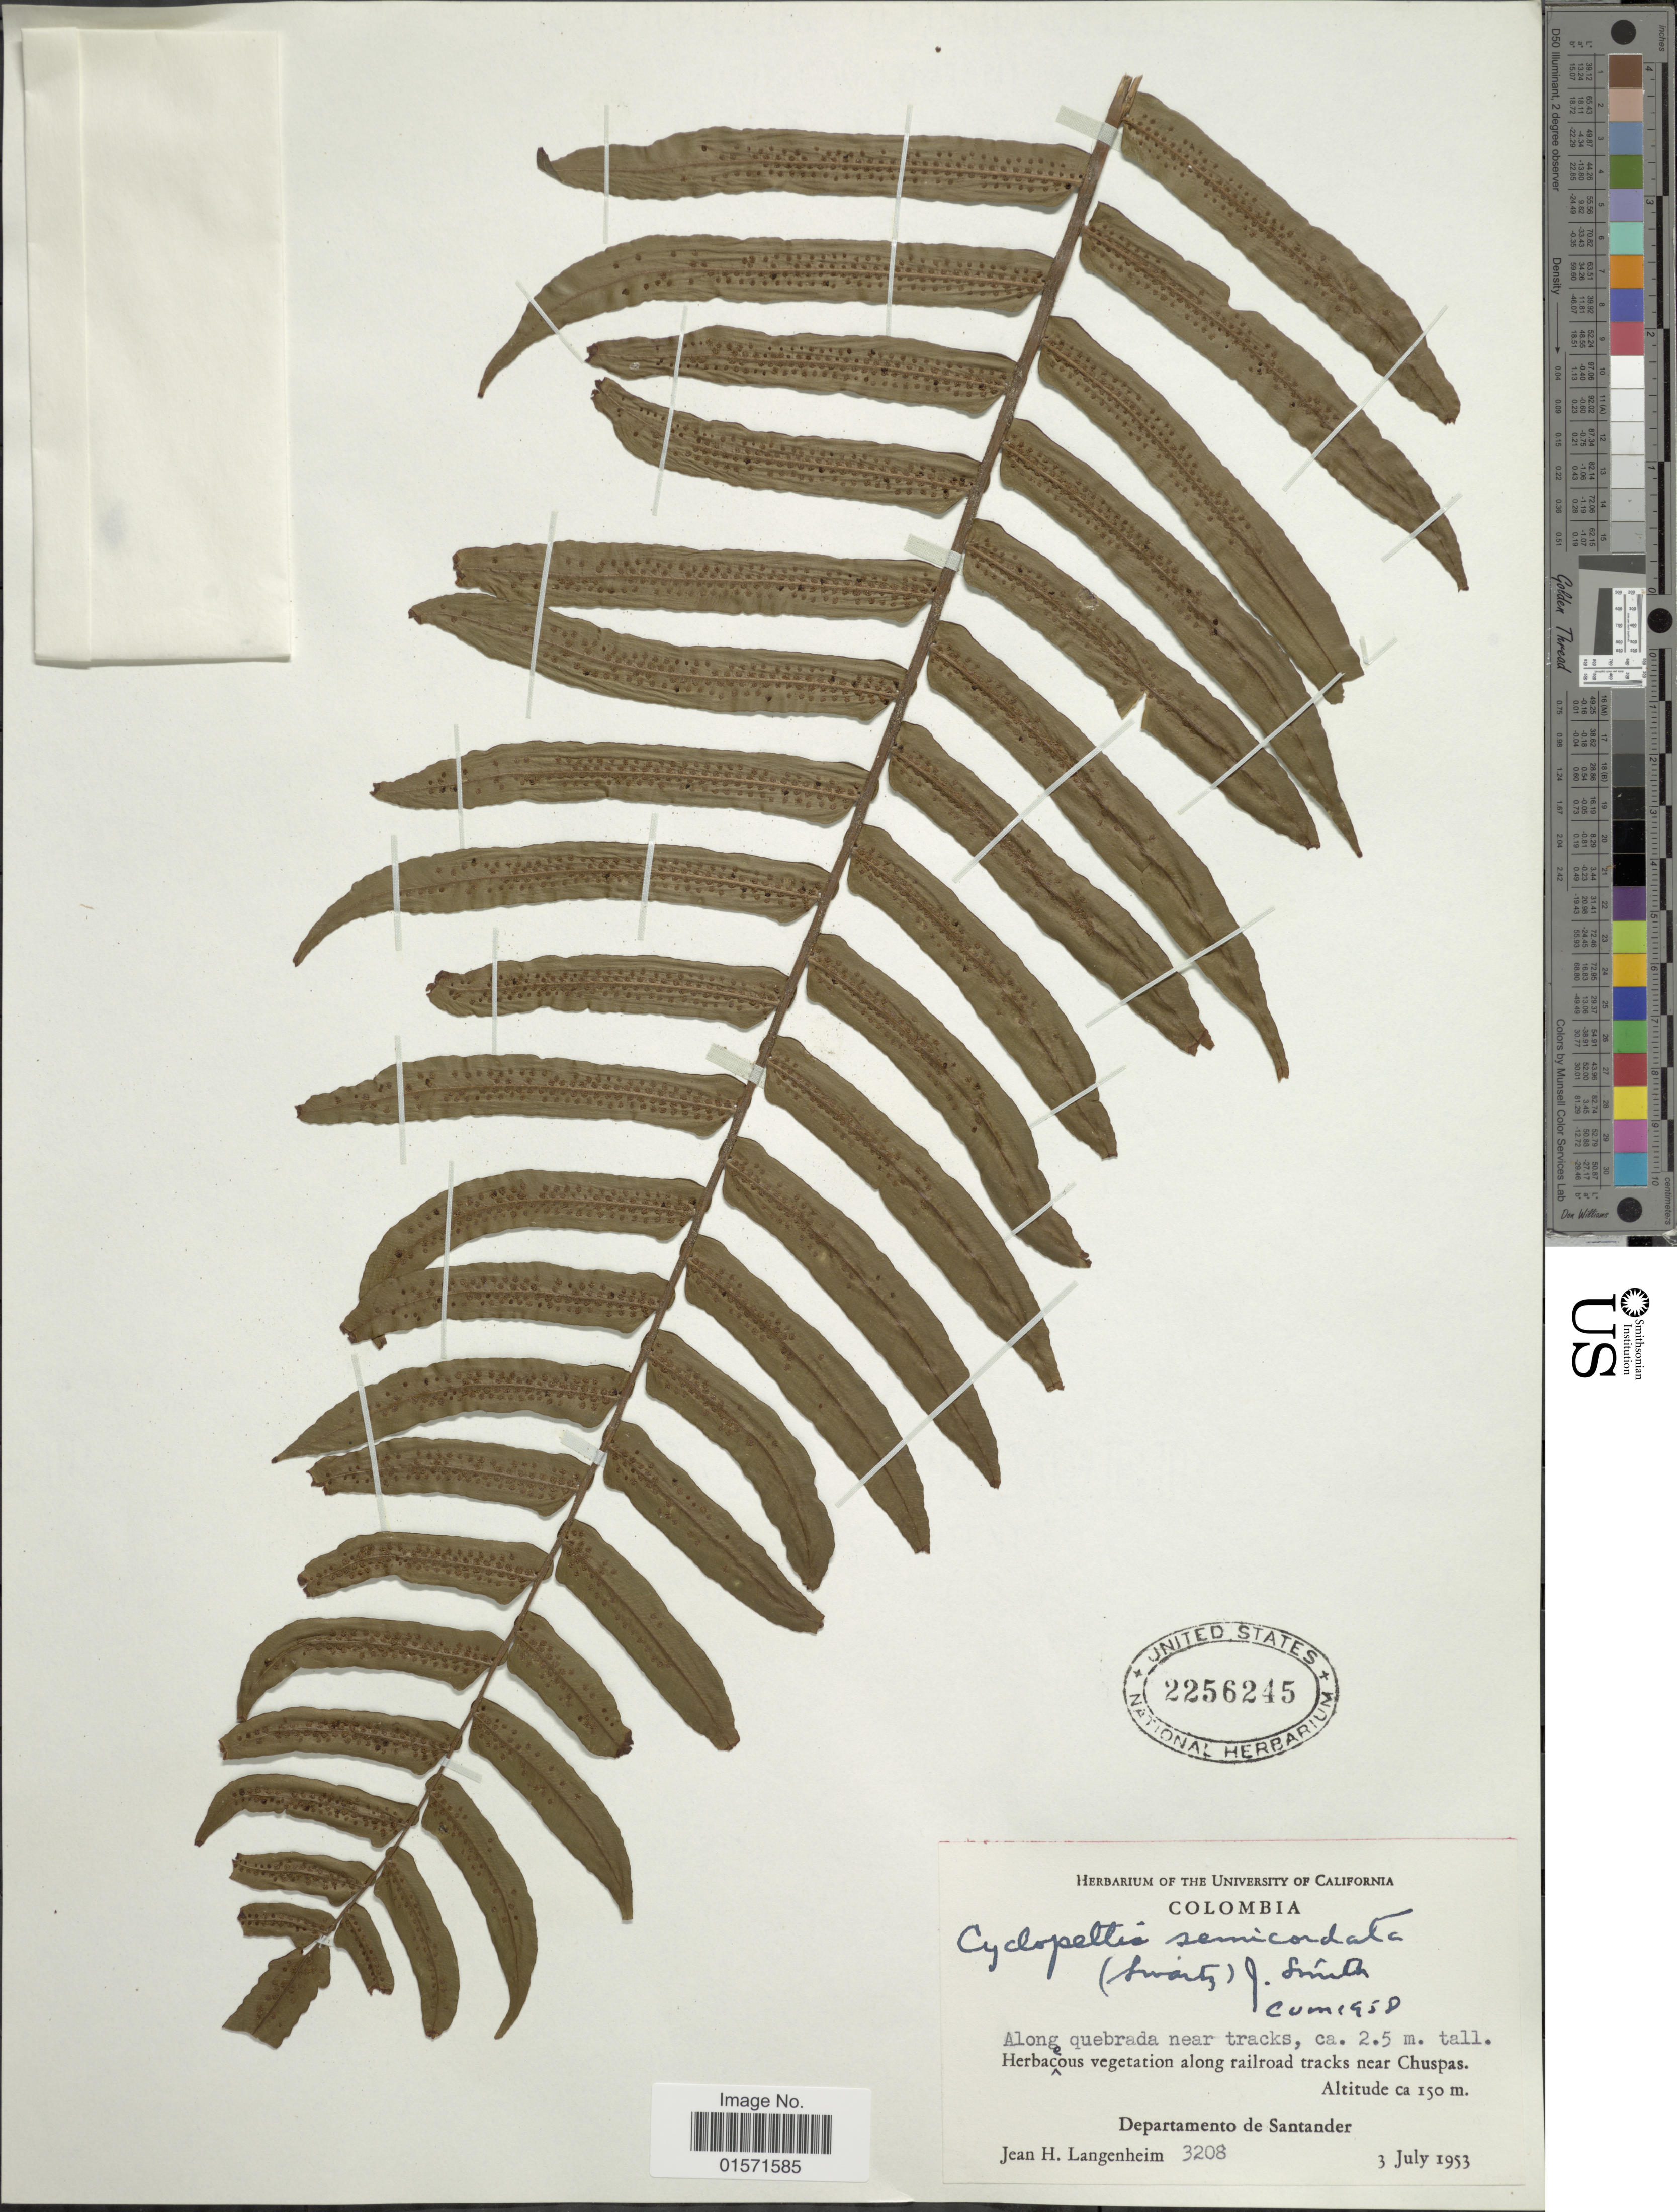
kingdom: Plantae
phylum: Tracheophyta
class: Polypodiopsida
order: Polypodiales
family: Lomariopsidaceae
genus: Cyclopeltis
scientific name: Cyclopeltis semicordata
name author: (Sw.) J. Sm.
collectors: J. H. Langenheim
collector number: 3208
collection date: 1953-07-03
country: Colombia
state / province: Santander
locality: Along quebrada near tracks. Herbacous vegetation along railroad tracks near Chuspas. Departmento de Santander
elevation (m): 150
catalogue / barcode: US 2256245